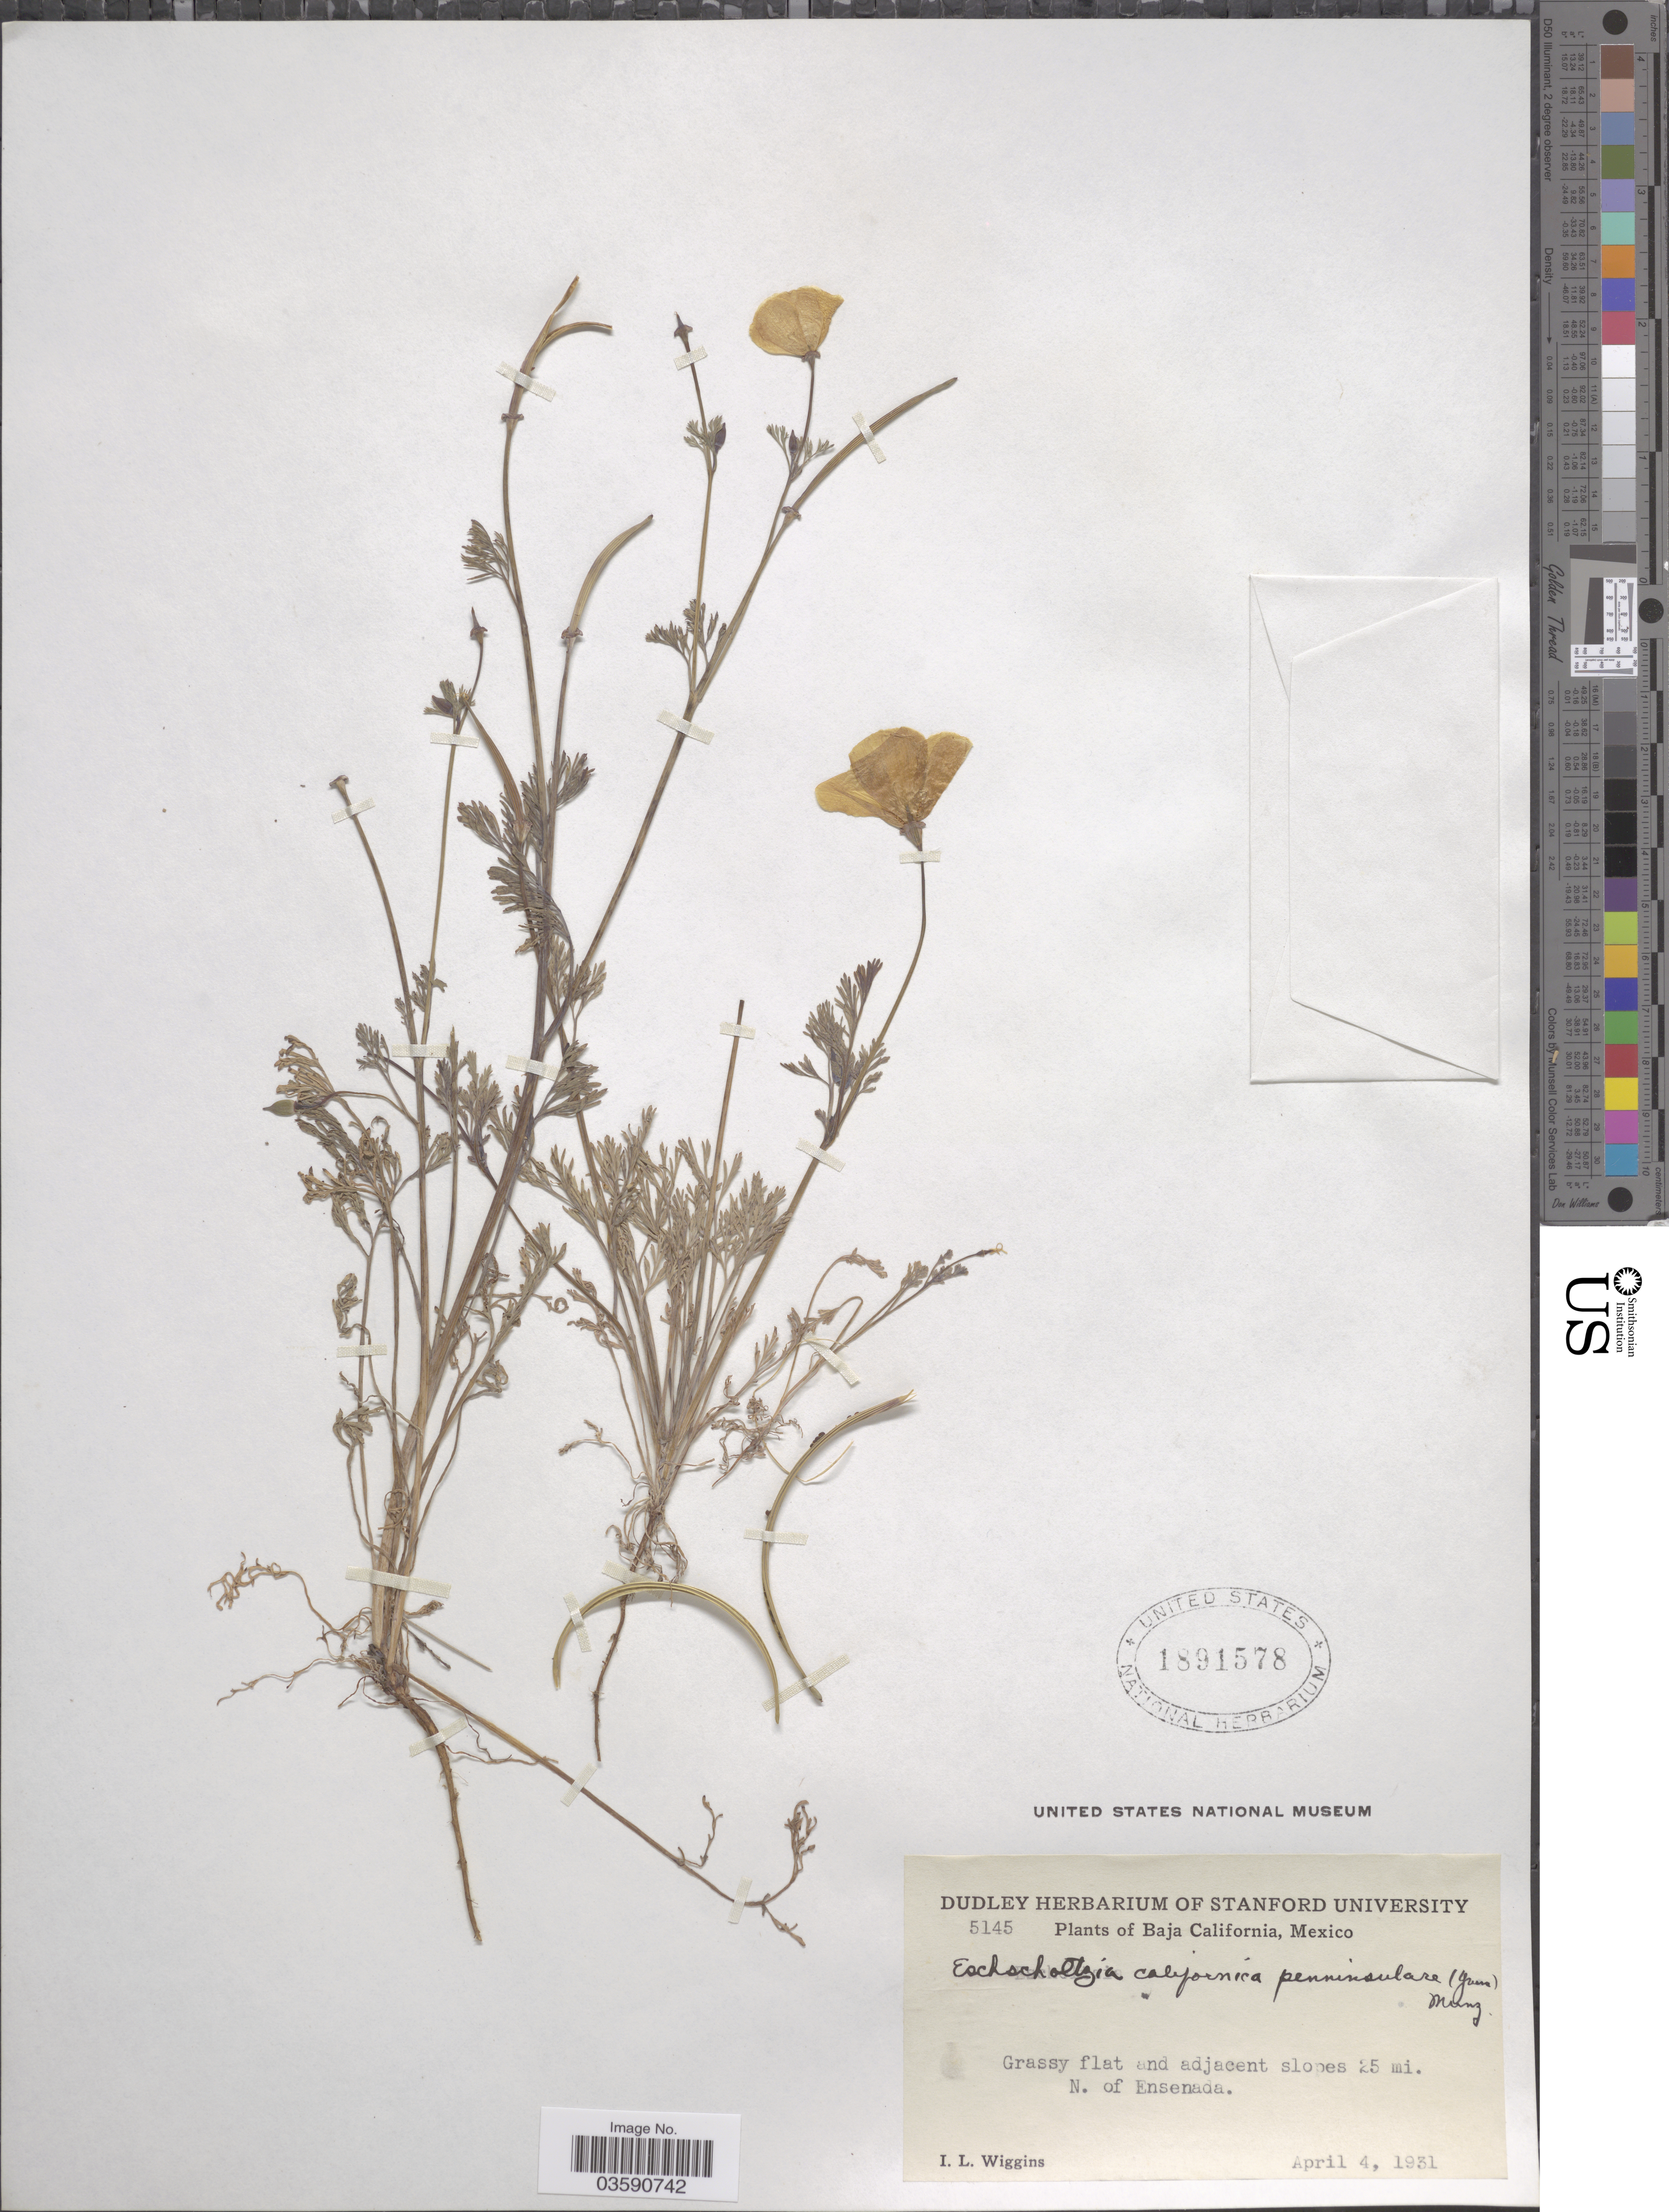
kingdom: Plantae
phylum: Tracheophyta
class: Magnoliopsida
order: Ranunculales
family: Papaveraceae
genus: Eschscholzia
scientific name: Eschscholzia californica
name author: Cham.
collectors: I. L. Wiggins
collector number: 5145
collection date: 1931-04-04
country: Mexico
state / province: Baja California Norte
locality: Grassy flat and adjacent slopes 25 mi. N. of Ensenada.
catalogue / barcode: US 1891578